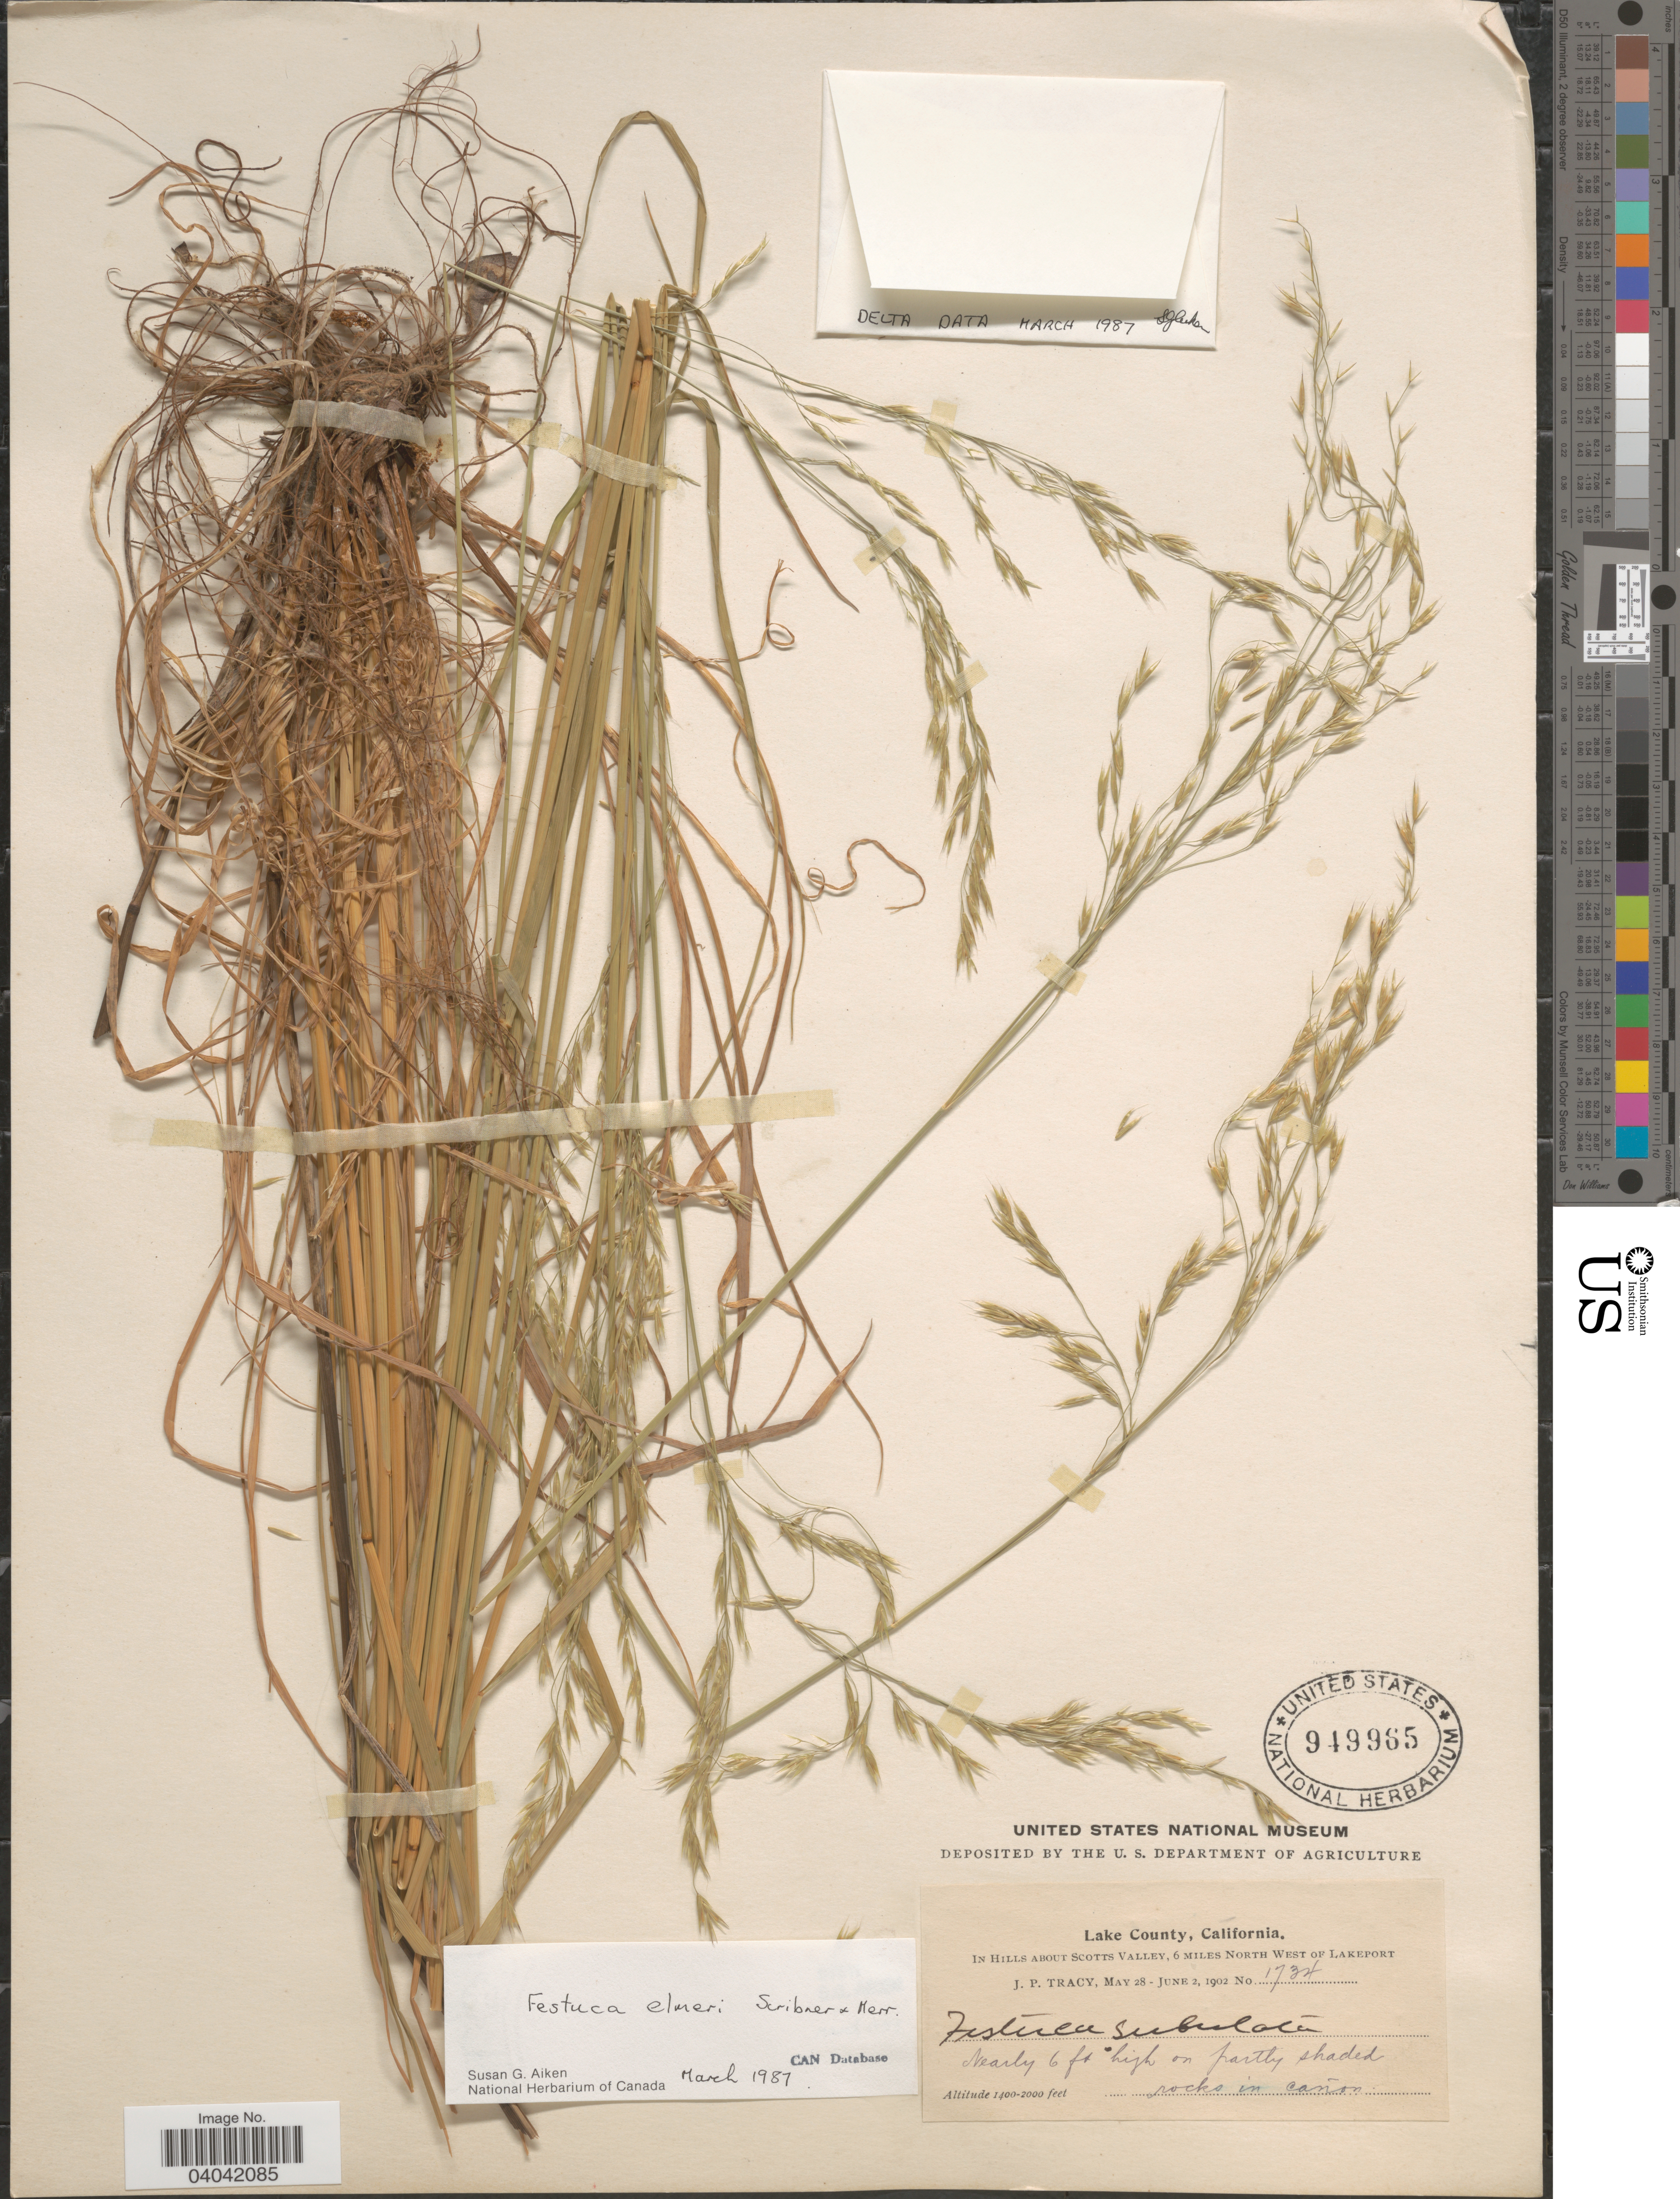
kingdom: Plantae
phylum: Tracheophyta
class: Liliopsida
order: Poales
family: Poaceae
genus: Festuca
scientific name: Festuca elmeri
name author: Scribn. & Merr.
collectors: J. Tracy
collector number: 1734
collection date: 1902-05-28/1902-06-02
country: United States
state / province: California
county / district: Lake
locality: Lake County. In Hills about Scotts Valley, 6 miles North West of Lakeport.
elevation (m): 427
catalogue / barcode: US 949965